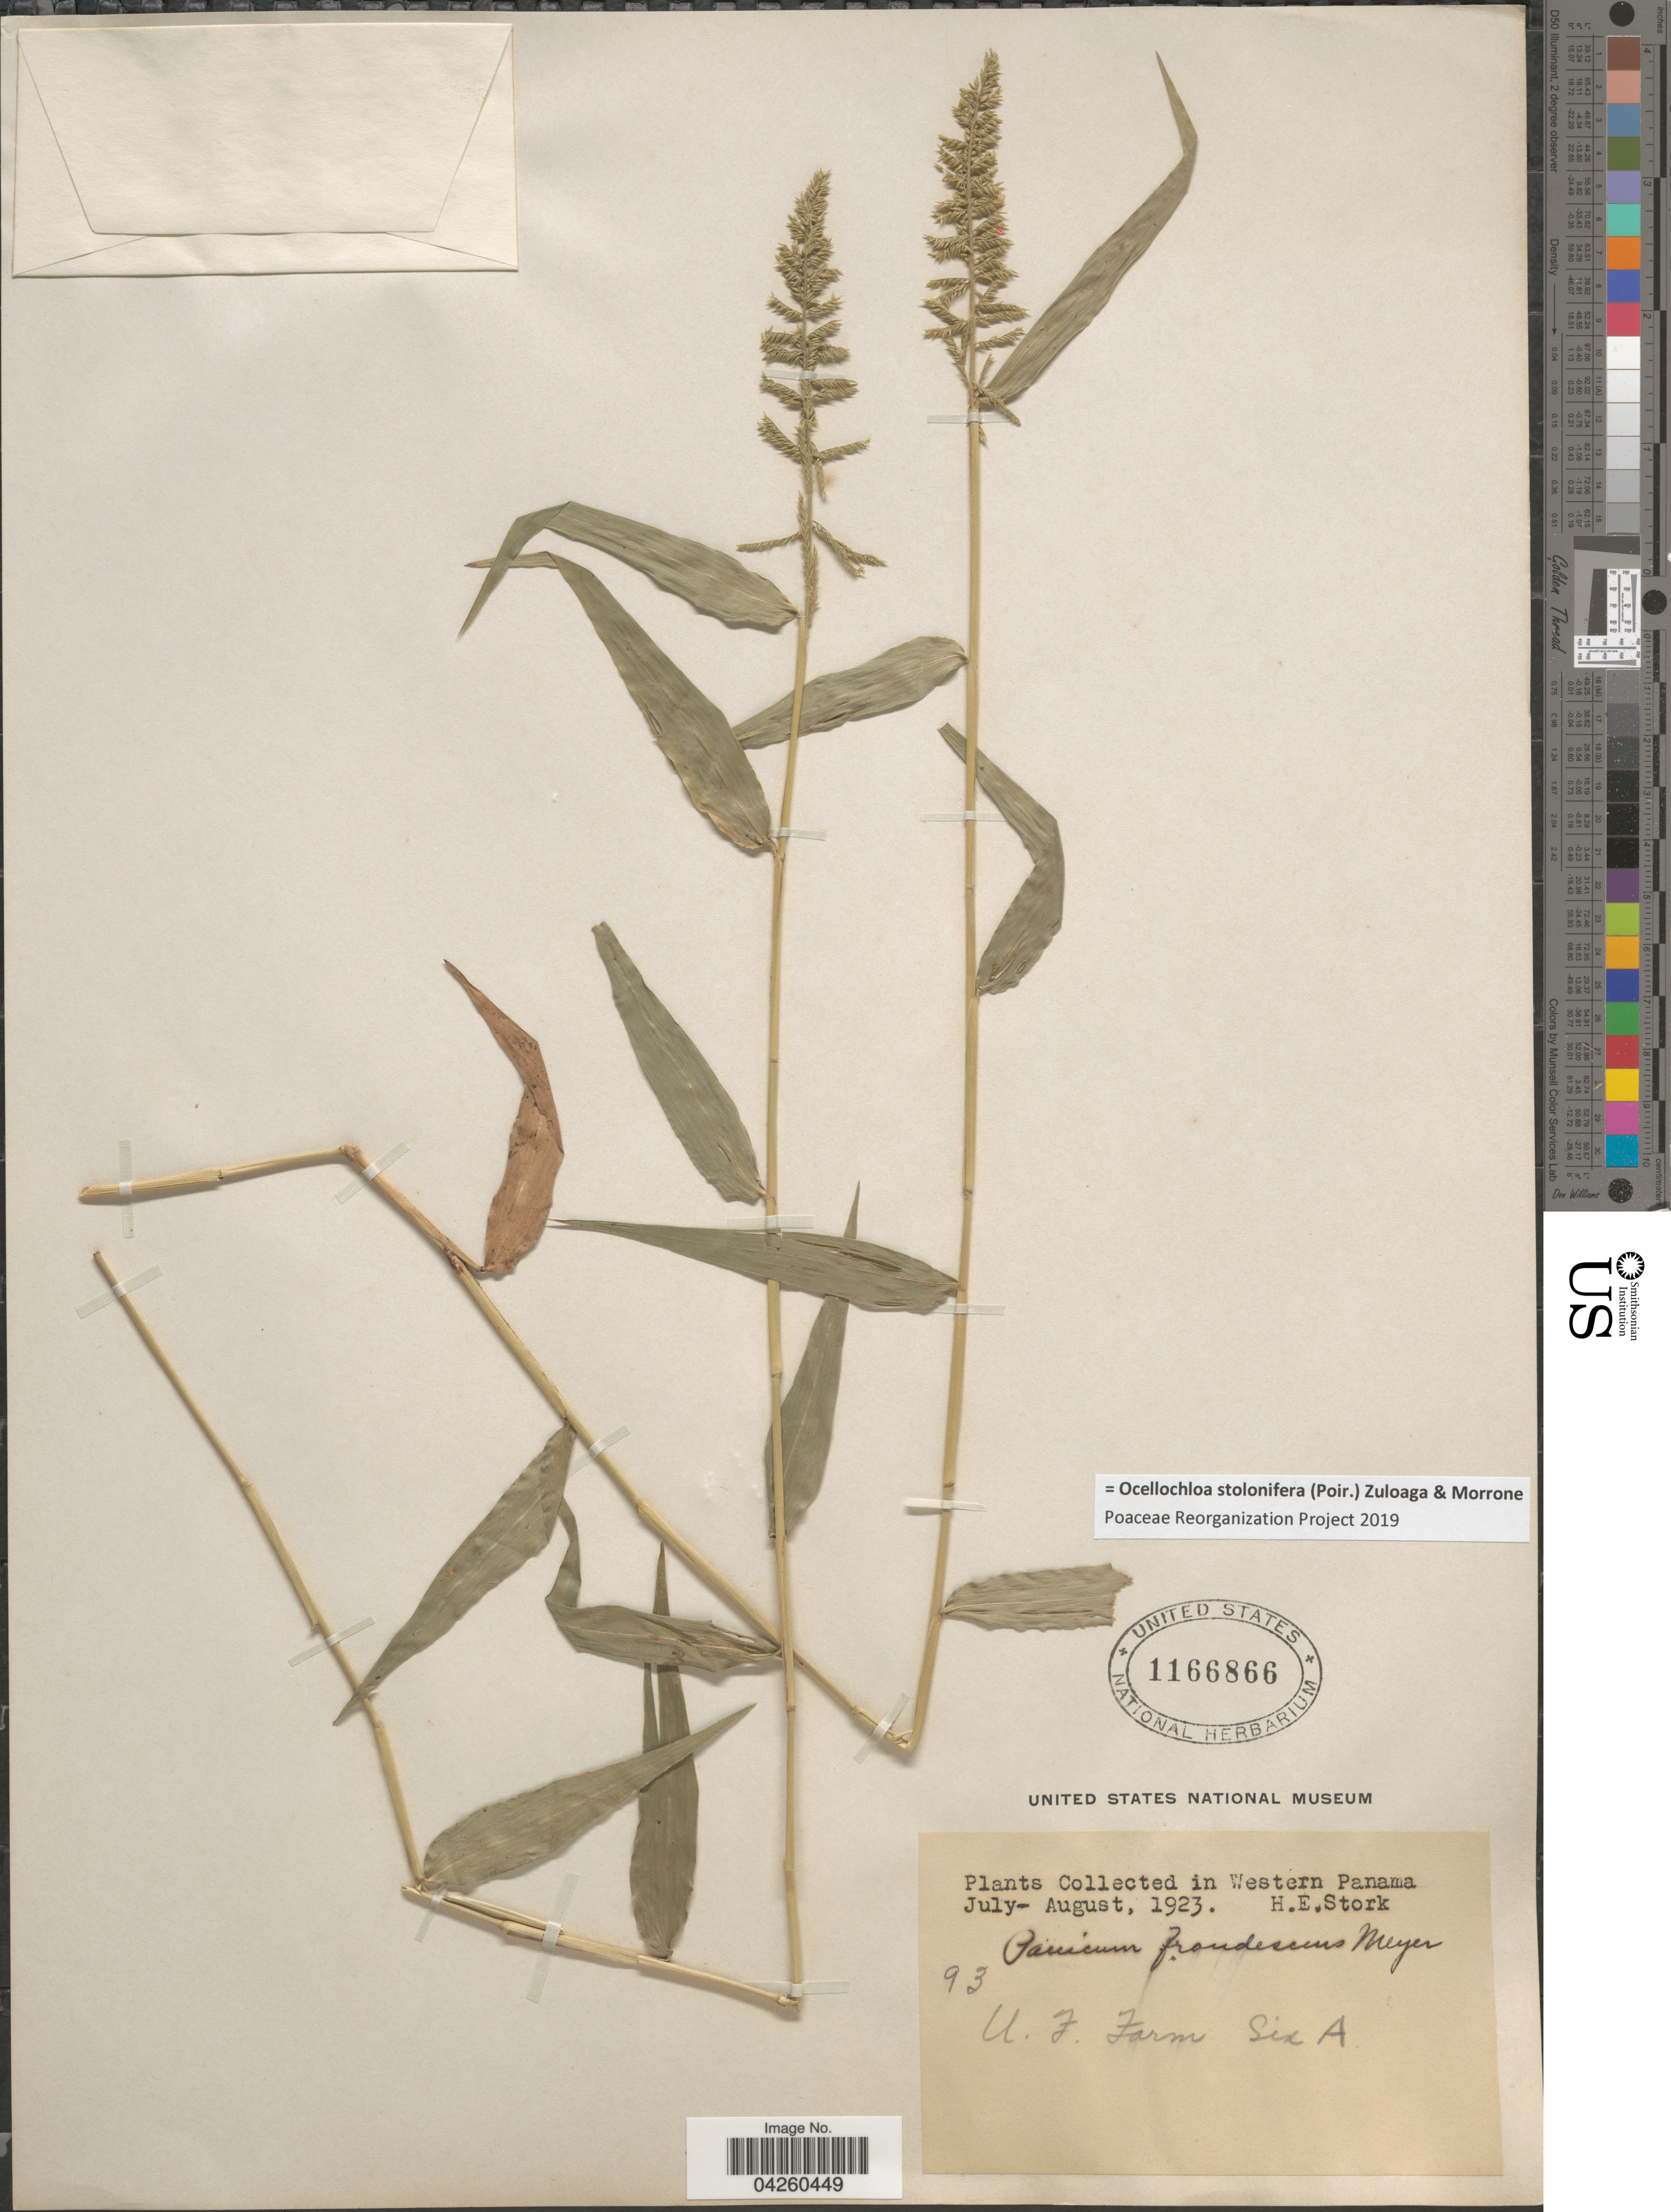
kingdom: Plantae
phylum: Tracheophyta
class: Liliopsida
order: Poales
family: Poaceae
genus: Ocellochloa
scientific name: Ocellochloa stolonifera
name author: (Poir.) Zuloaga & Morrone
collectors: H. E. Stork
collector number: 93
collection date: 1923-07/1923-08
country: Panama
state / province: Panamá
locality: West Panama. U. S. Farm Six A.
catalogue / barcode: US 1166866